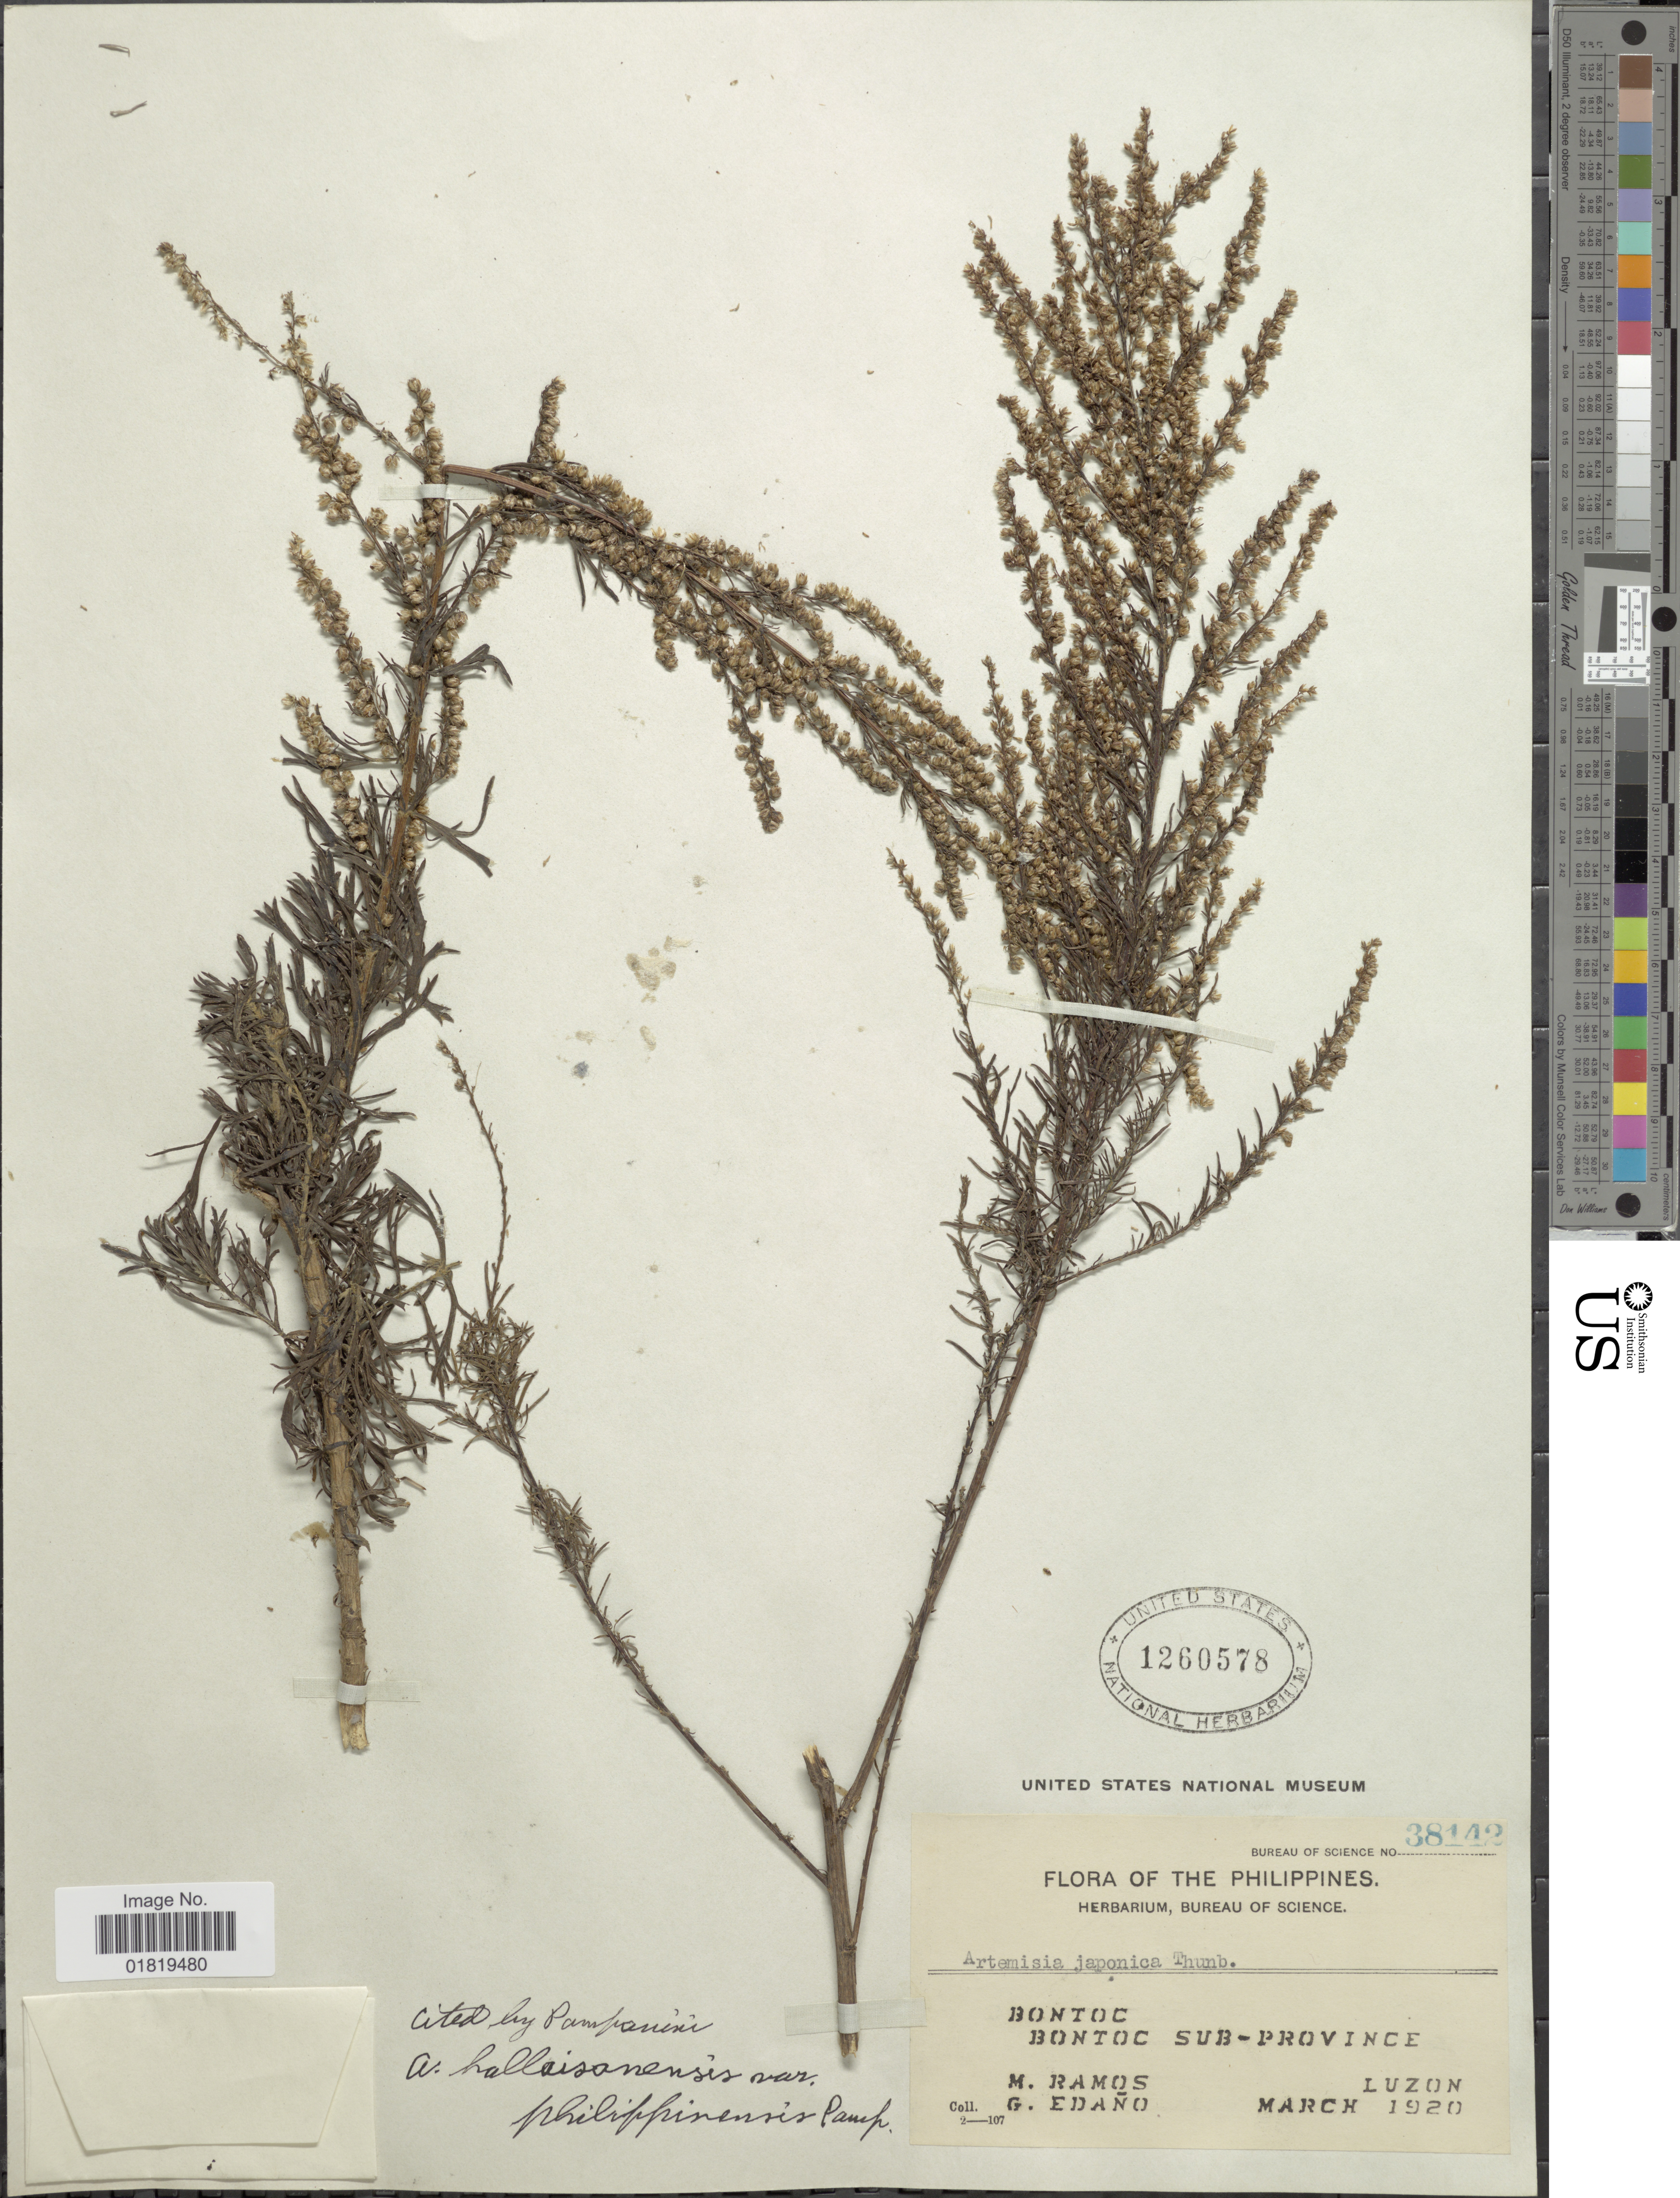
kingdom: Plantae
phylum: Tracheophyta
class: Magnoliopsida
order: Asterales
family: Asteraceae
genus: Artemisia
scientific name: Artemisia hallaisanensis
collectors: M. Balderamos & G. Edaño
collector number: Bureau of Science 38142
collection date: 1920-03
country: Philippines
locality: Bontoc, Bontoc Sub-Province, Luzon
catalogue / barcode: US 1260578